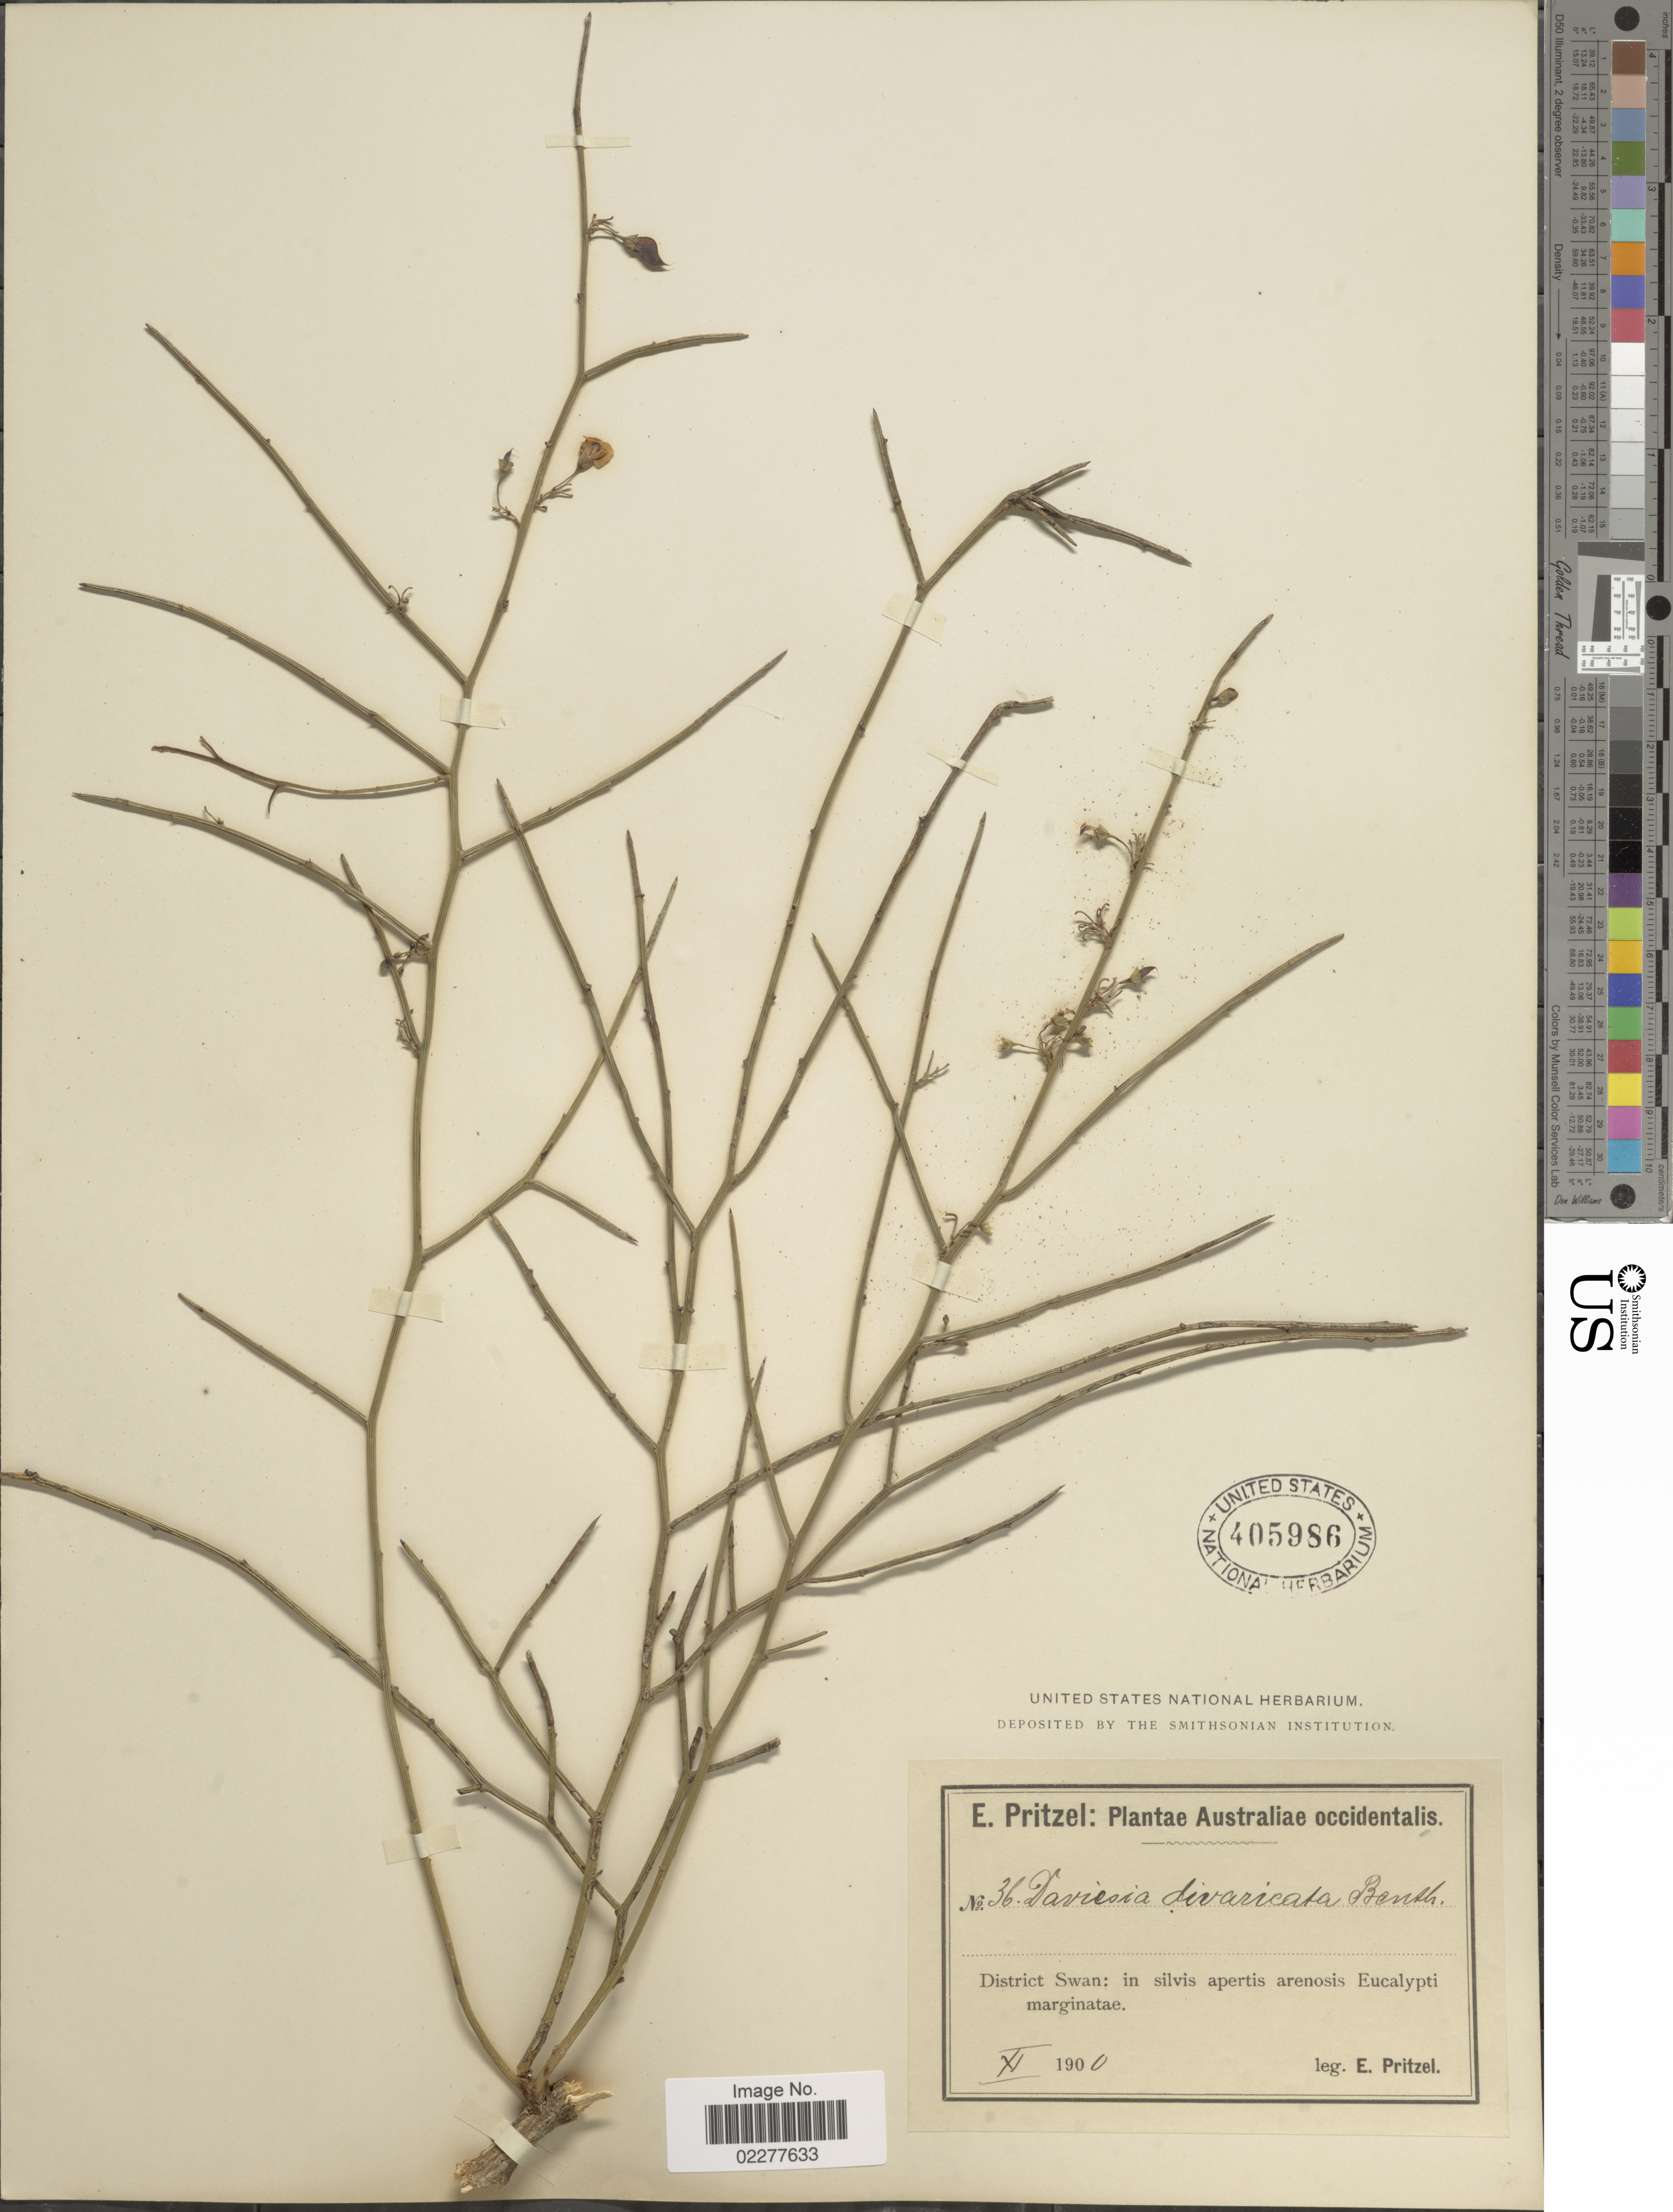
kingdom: Plantae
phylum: Tracheophyta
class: Magnoliopsida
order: Fabales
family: Fabaceae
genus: Daviesia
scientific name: Daviesia divaricata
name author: Benth.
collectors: E. G. Pritzel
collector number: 36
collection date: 1900-11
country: Australia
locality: Australiae occidentalis, District Swan: in silvis apertis arenosis Eucalypti marginatae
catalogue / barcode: US 405986